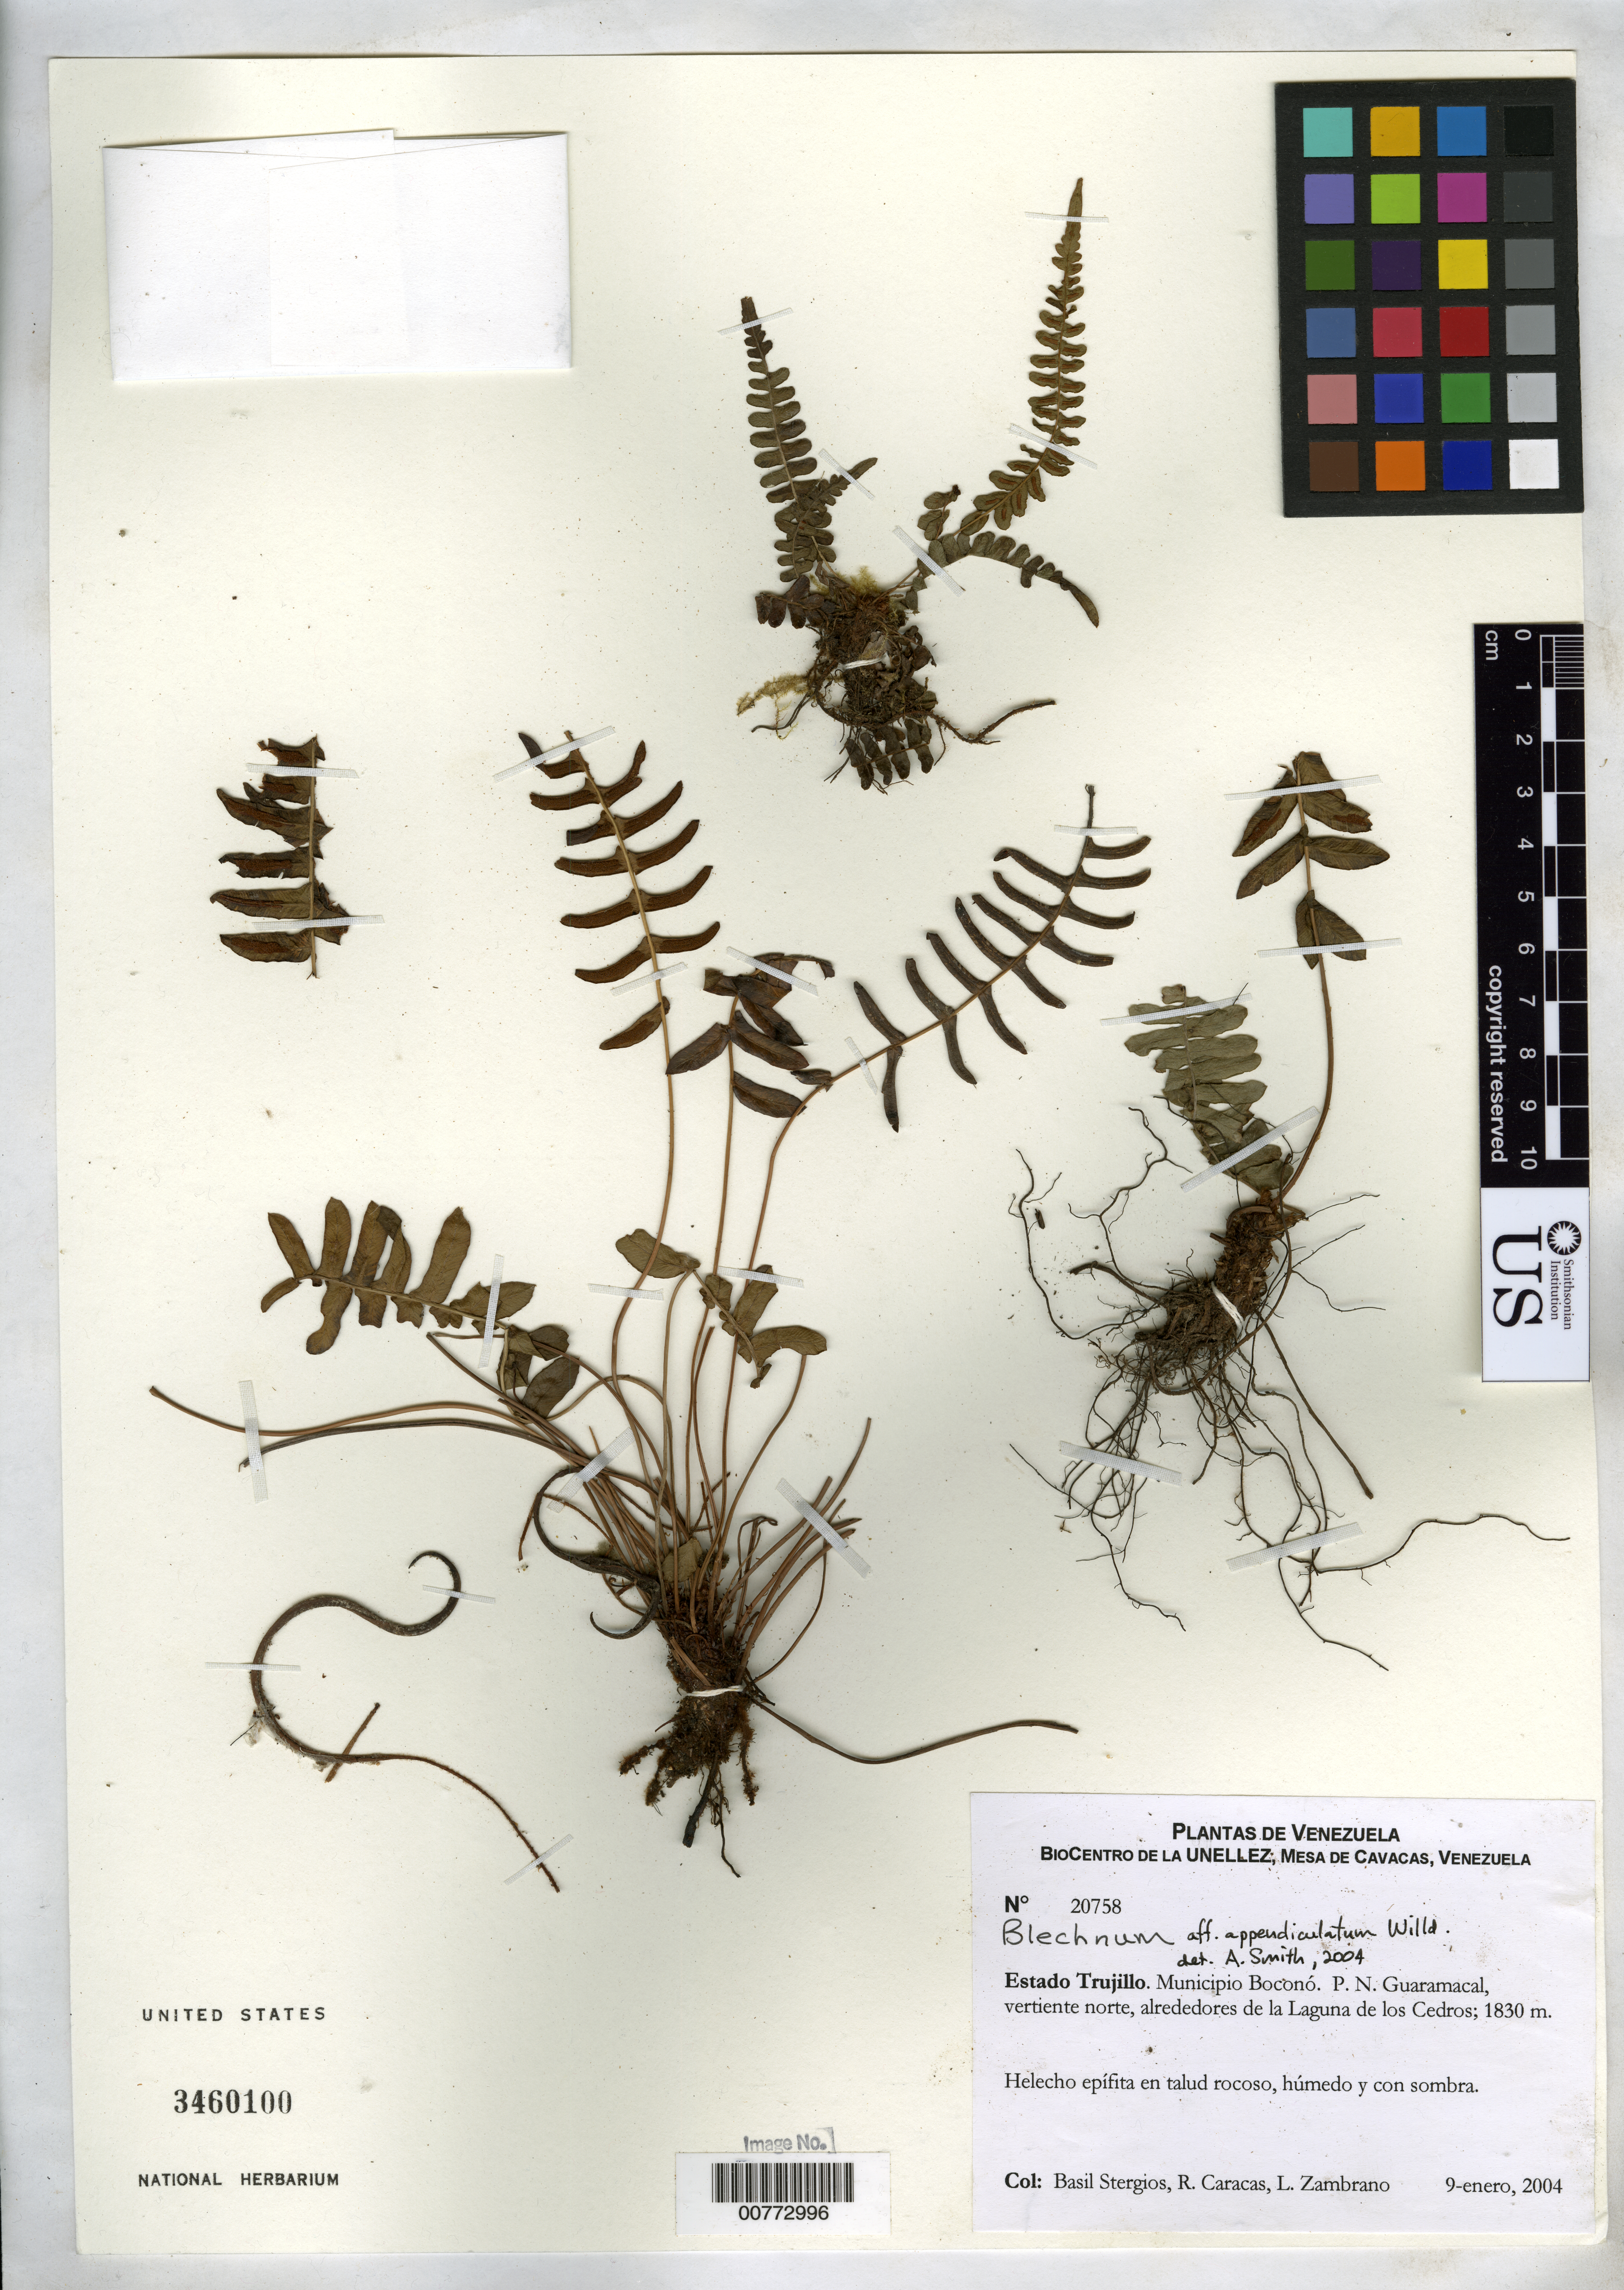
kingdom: Plantae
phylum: Tracheophyta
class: Polypodiopsida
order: Polypodiales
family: Blechnaceae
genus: Blechnum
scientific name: Blechnum appendiculatum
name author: Willd.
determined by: Smith, Alan R., (UC)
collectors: B. G. Stergios, R. Caracas & L. Zambrano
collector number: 20758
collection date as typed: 09 Jan 2004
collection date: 2004-01-09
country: Venezuela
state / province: Trujillo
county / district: Boconó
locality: Parque Nacional Guaramacal, sector vertiente N, alrededores de la Laguna de los Cedros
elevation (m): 1830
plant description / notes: PORT, US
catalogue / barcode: US 3460100